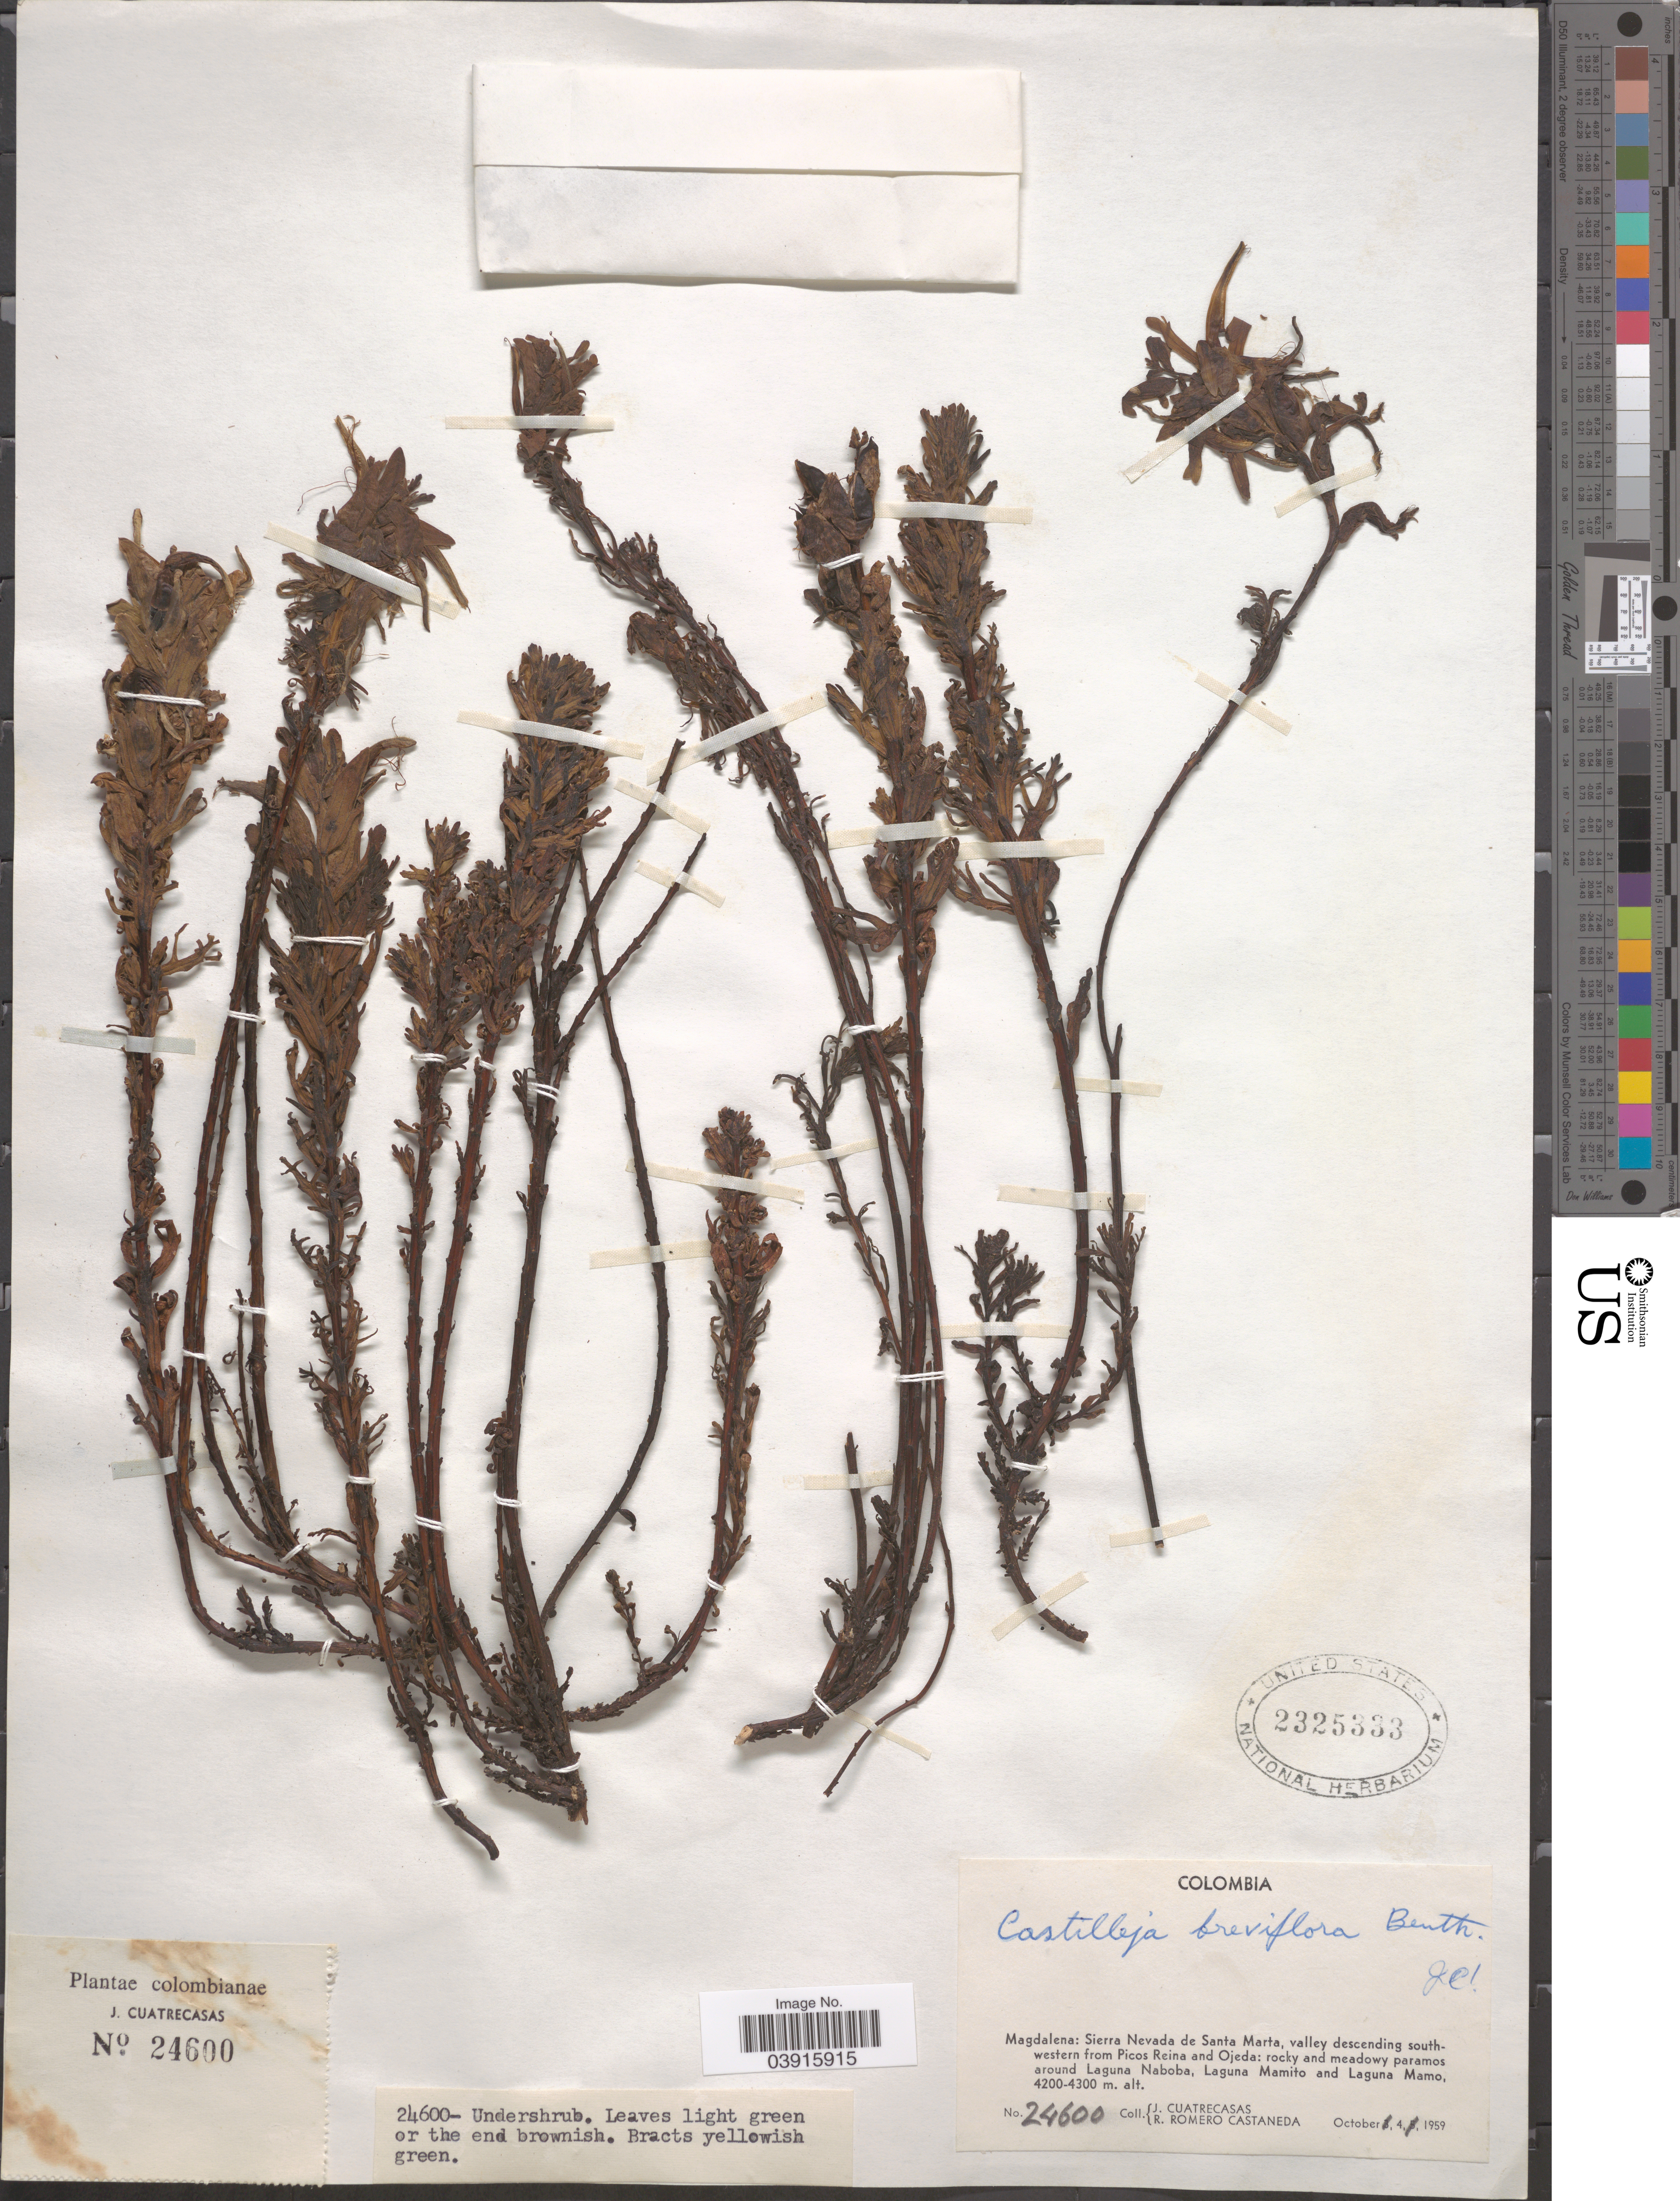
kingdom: Plantae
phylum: Tracheophyta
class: Magnoliopsida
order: Lamiales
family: Orobanchaceae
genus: Castilleja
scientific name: Castilleja breviflora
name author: Benth.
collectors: J. Cuatrecasas & R. Romero Castañeda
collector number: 24600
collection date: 1959-10-04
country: Colombia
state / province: Magdalena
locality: Sierra Nevada de Santa Marta, valley descending southwestern from Picos Reina and Ojeda: rocky and meadowy paramos around Laguna Naboba, Laguna Mamito and Laguna Mamo.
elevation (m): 4200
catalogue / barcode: US 2325333